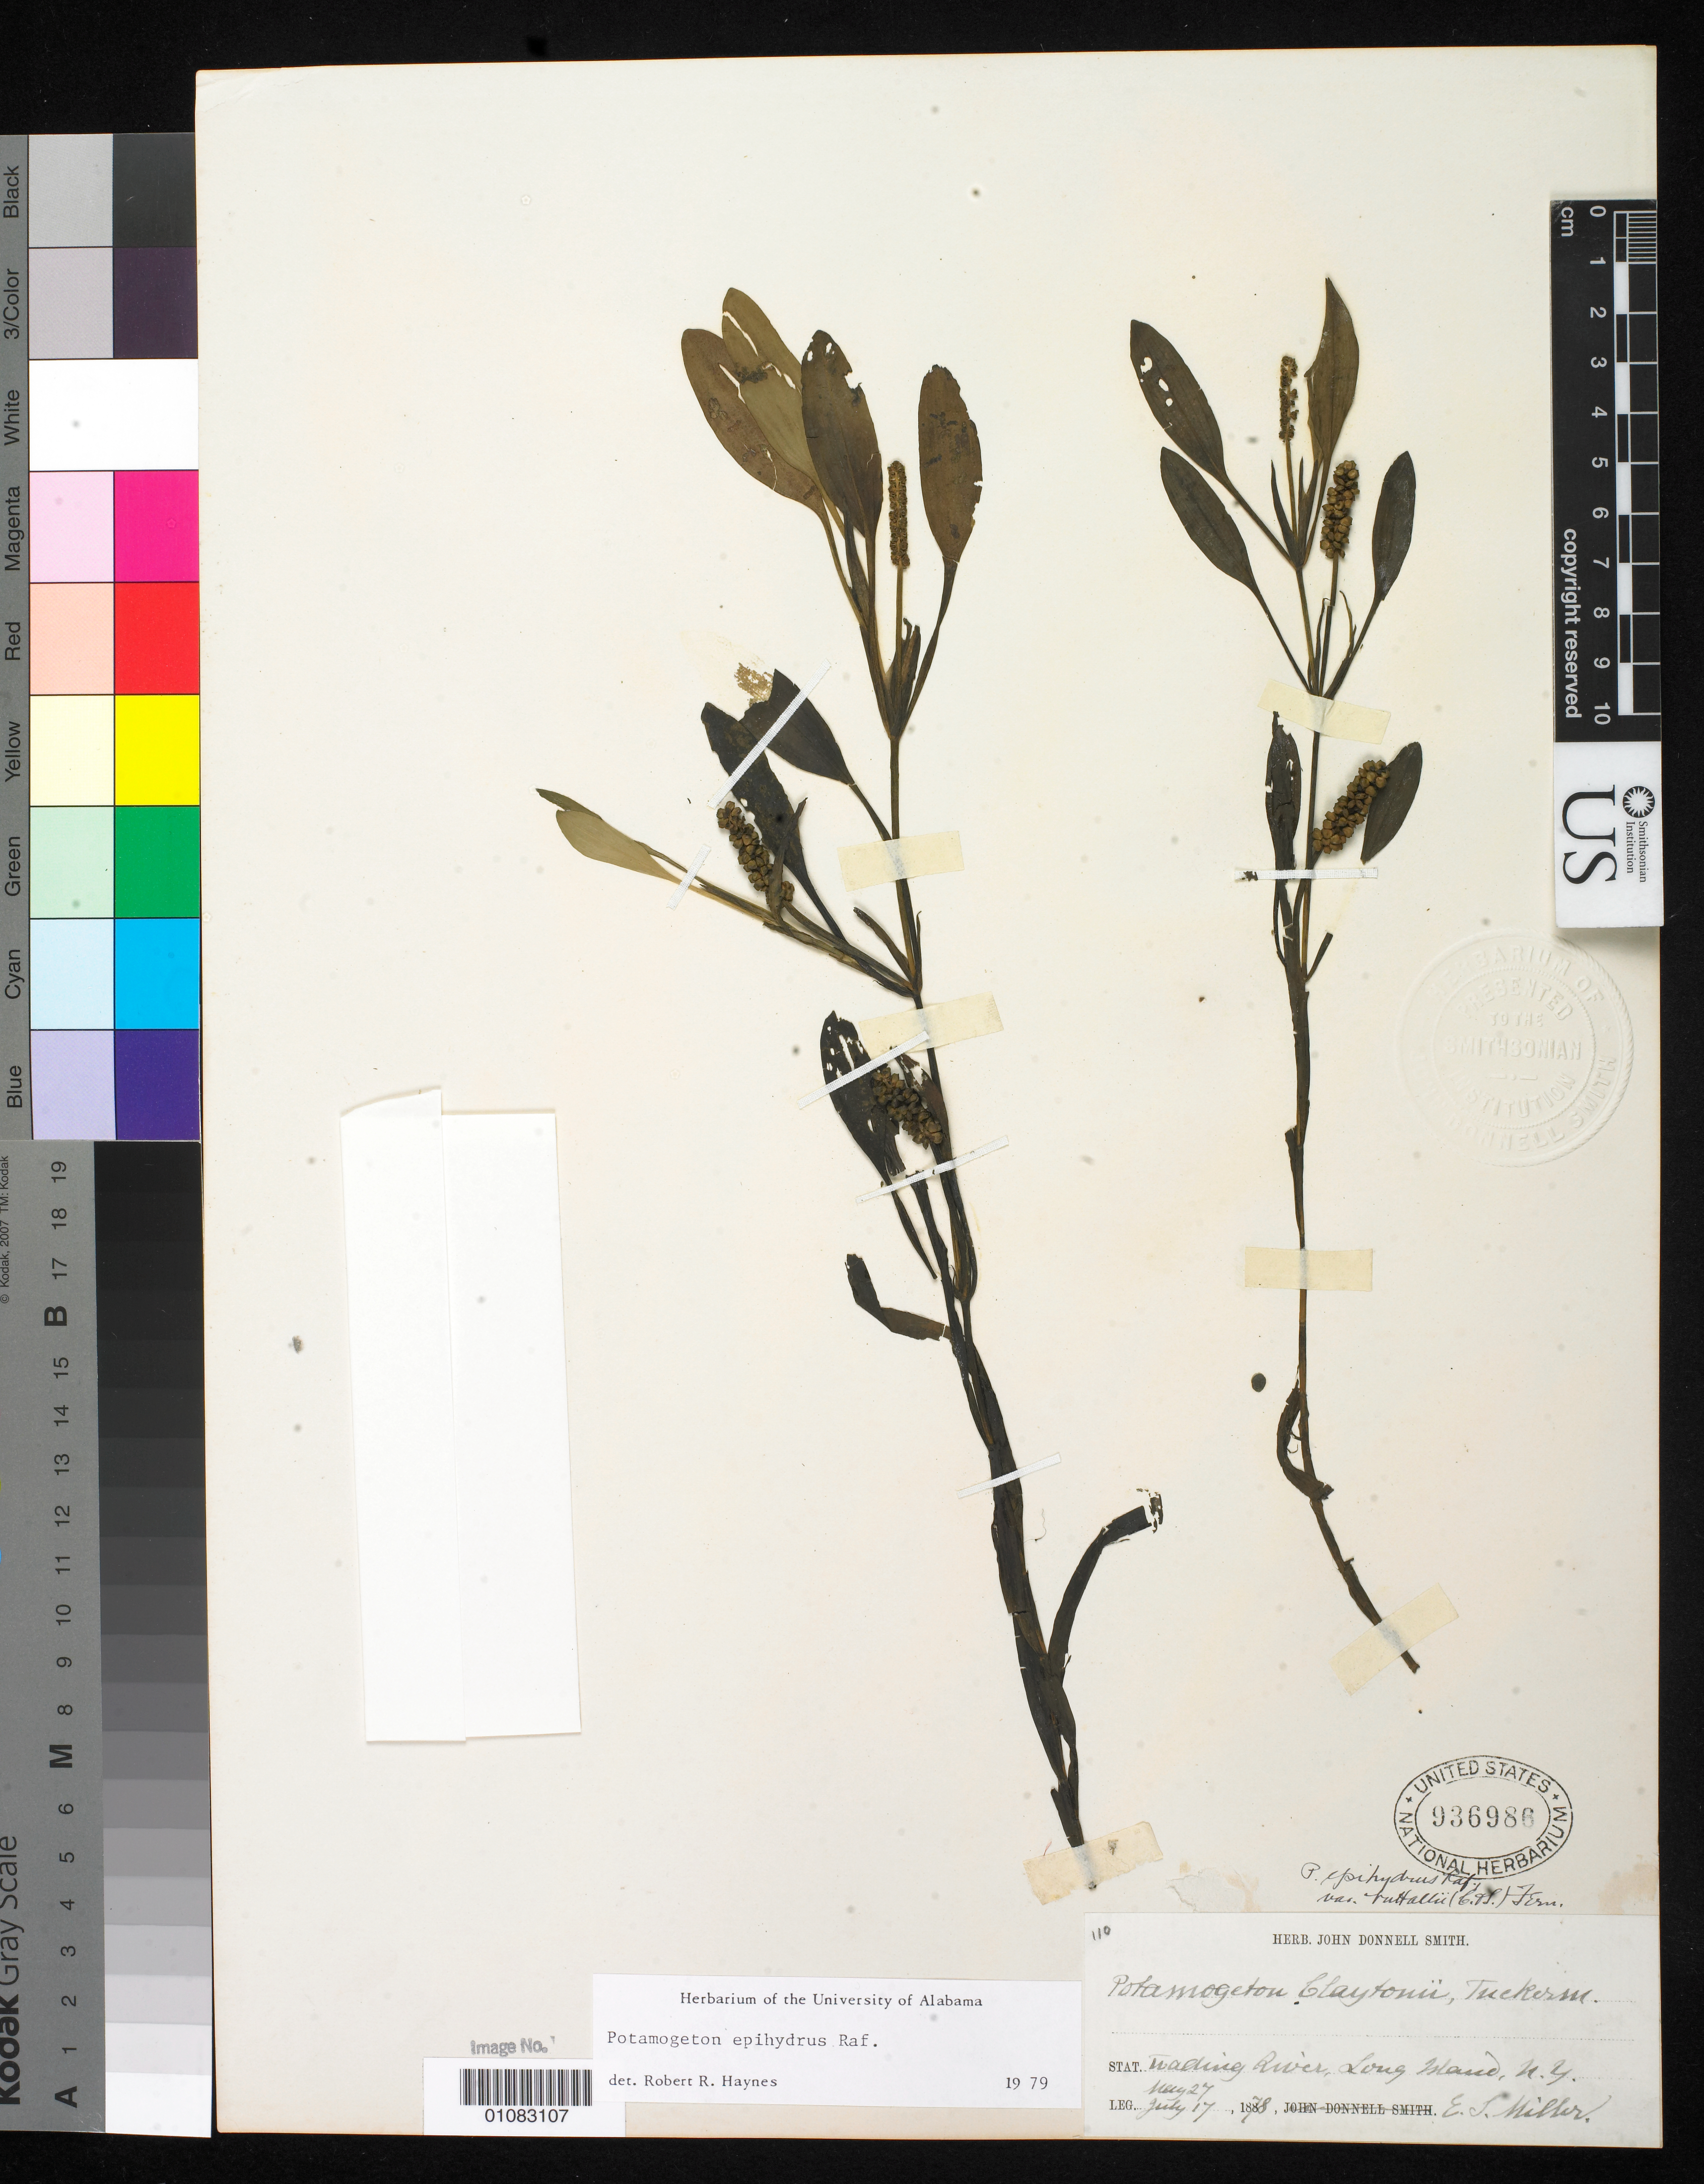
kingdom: Plantae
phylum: Tracheophyta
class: Liliopsida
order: Alismatales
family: Potamogetonaceae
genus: Potamogeton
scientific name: Potamogeton epihydrus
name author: Raf.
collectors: E. Miller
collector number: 110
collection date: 1878-05-27/1878-07-17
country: United States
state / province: New York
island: Long Island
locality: Wading River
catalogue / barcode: US 936986